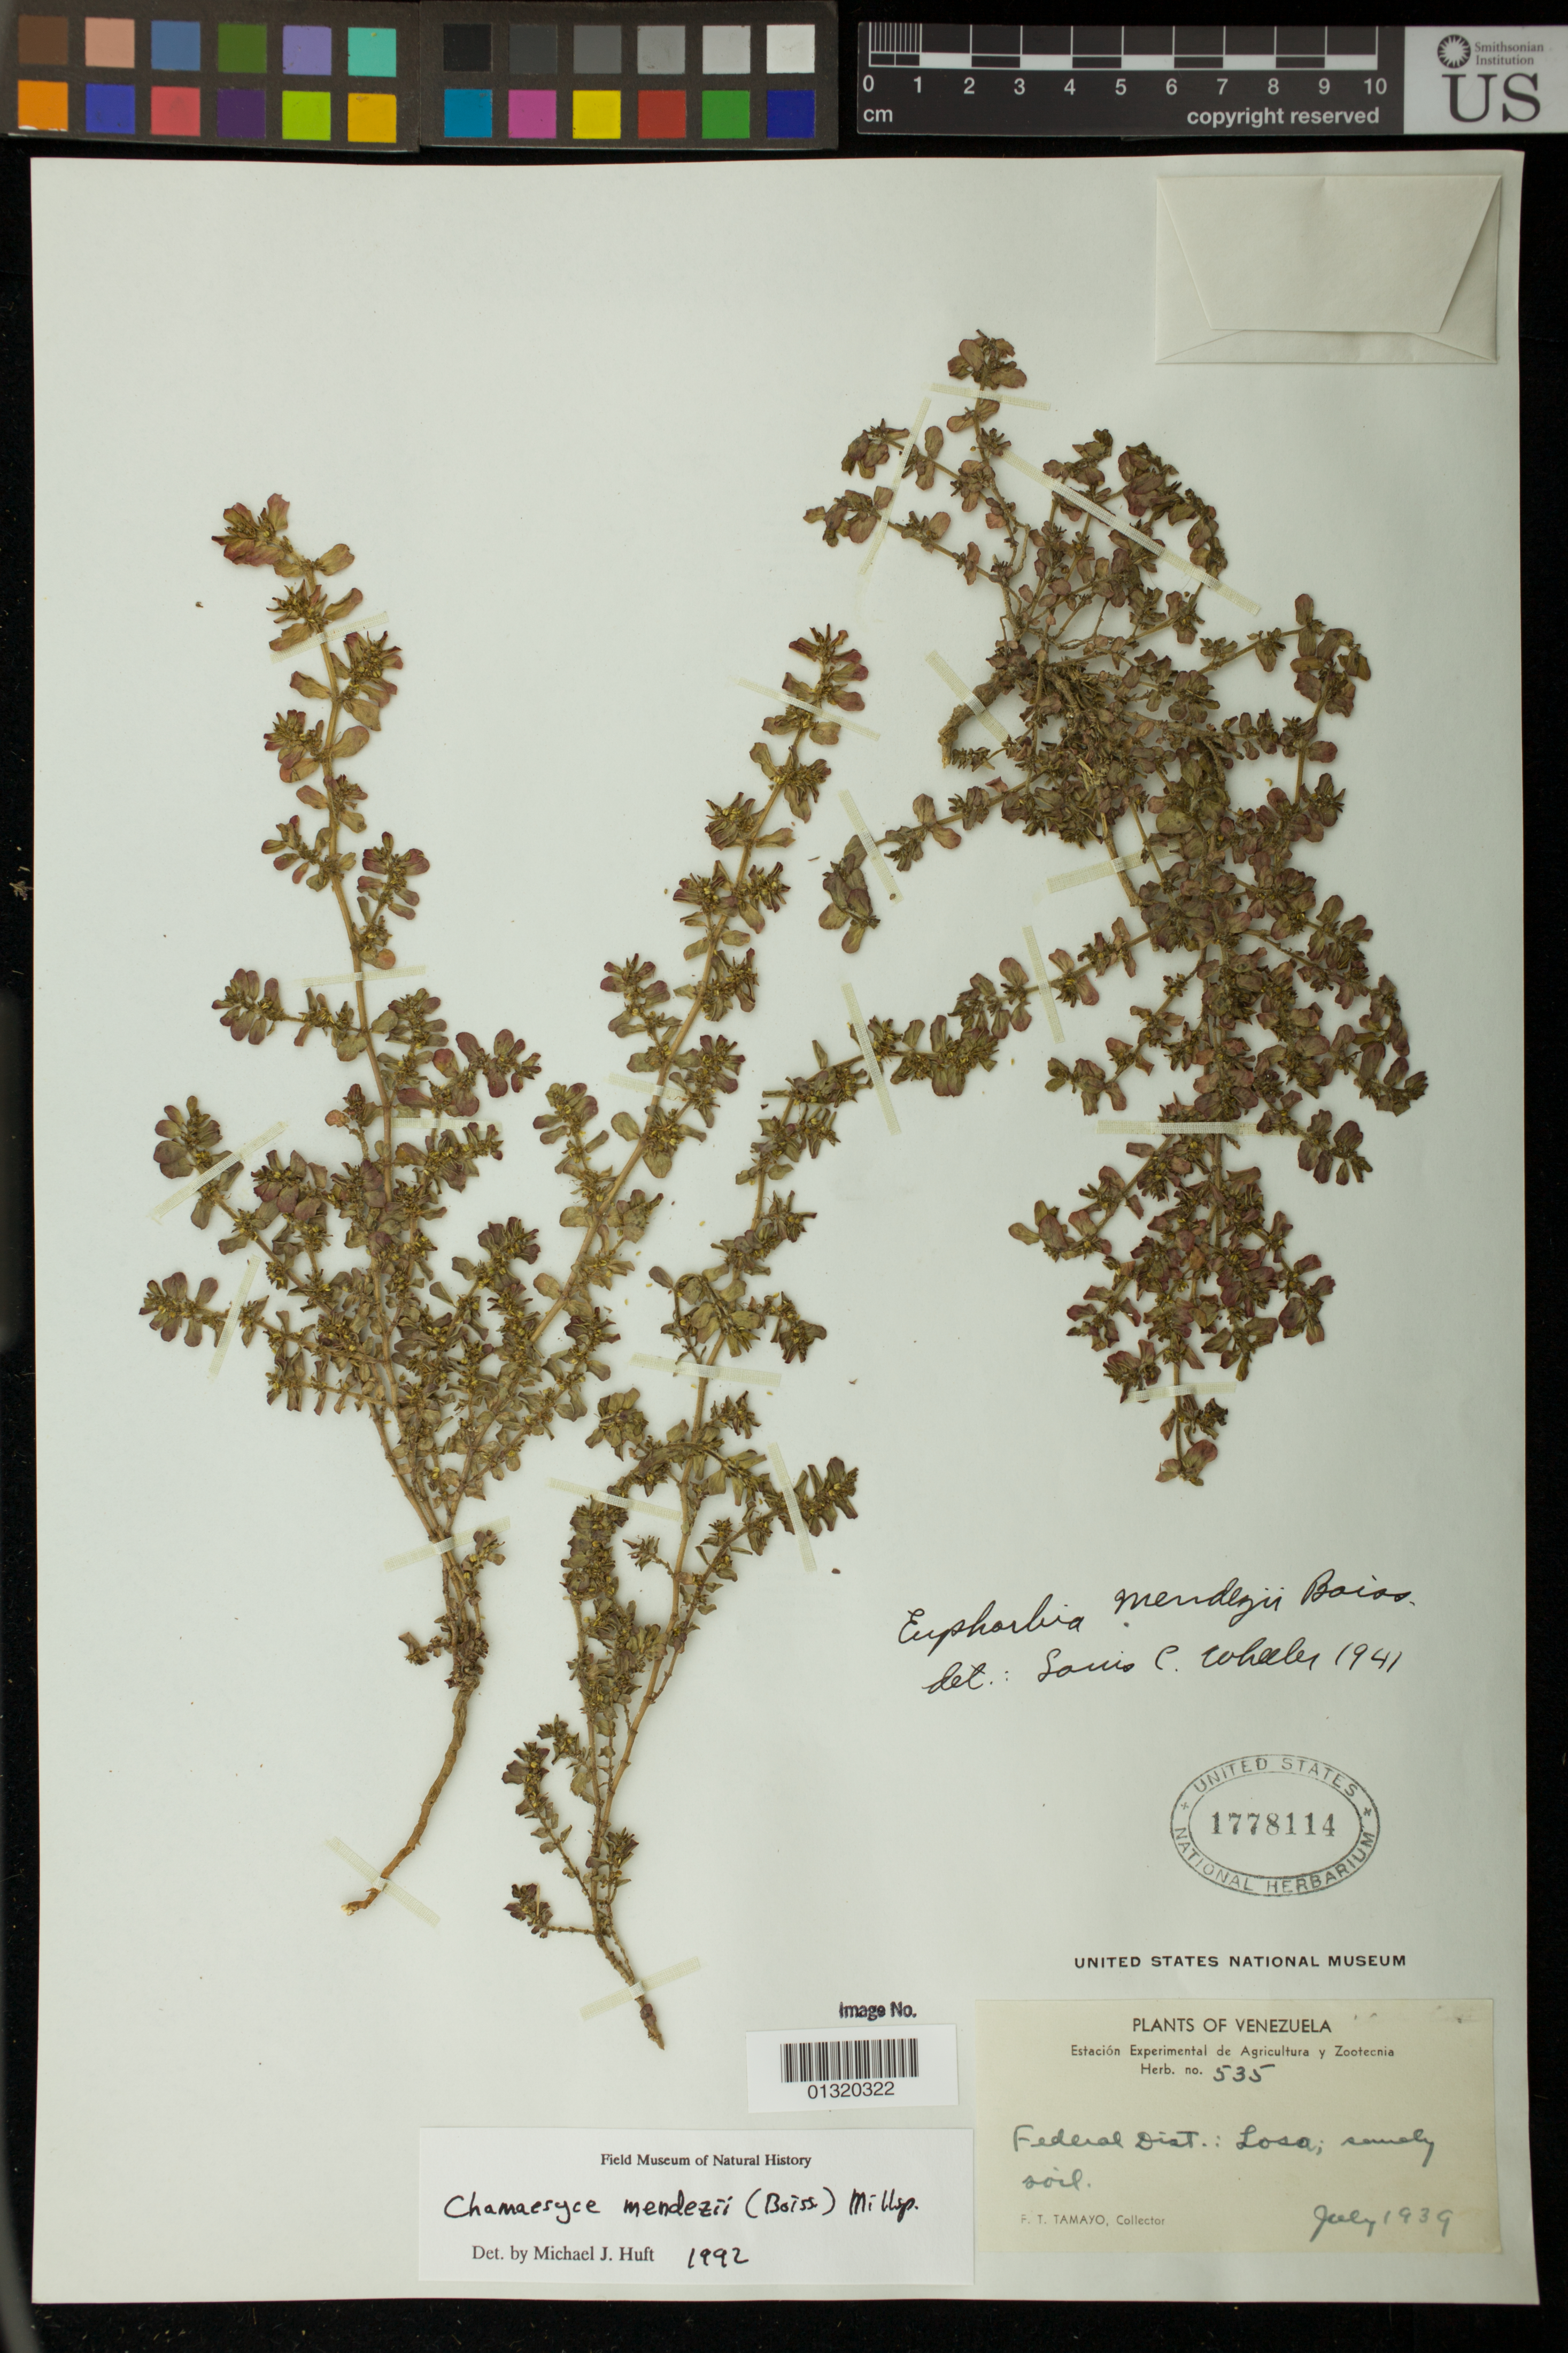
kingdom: Plantae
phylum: Tracheophyta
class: Magnoliopsida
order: Malpighiales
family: Euphorbiaceae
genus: Euphorbia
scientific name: Euphorbia mendezii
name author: Boiss.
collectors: F. Tamayo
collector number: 535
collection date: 1939-07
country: Venezuela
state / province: Distrito Federal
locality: Federal Dist: Losa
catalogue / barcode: US 1778114